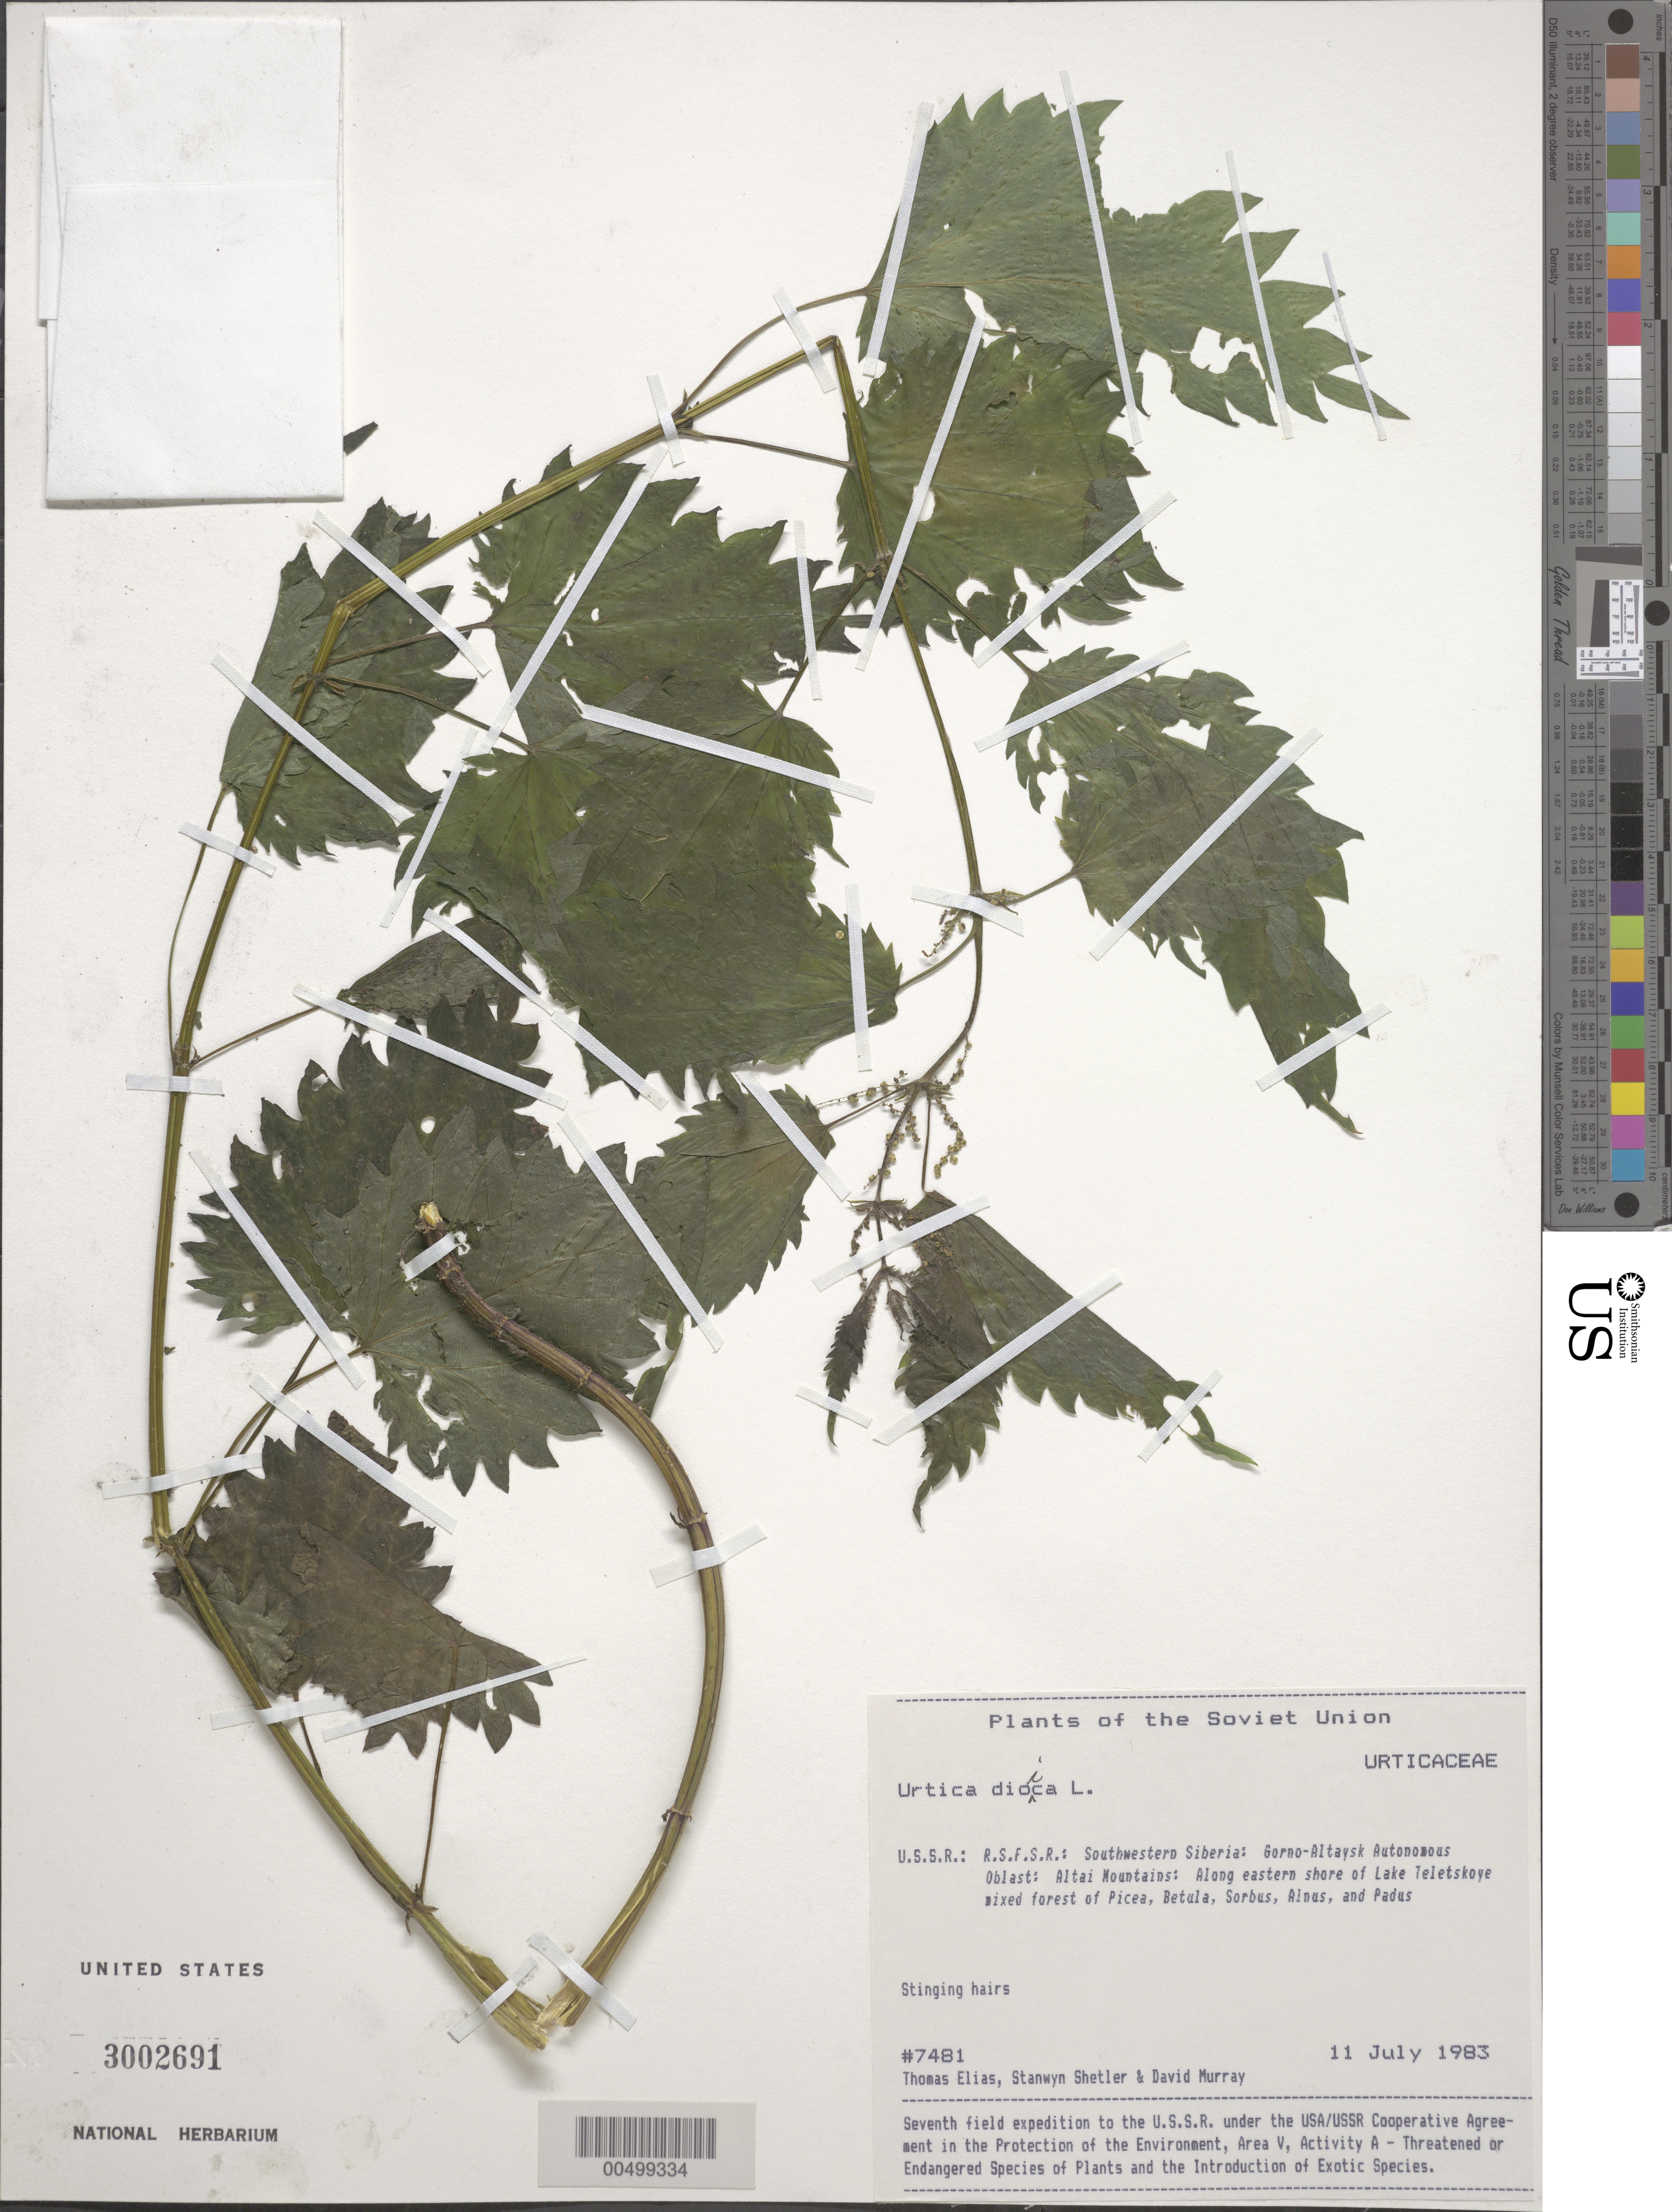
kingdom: Plantae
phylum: Tracheophyta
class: Magnoliopsida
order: Rosales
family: Urticaceae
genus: Urtica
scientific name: Urtica dioica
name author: L.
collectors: T. Elias, S. Shetler & D. F. Murray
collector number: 7481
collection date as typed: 11 Jul 1983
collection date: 1983-07-11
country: Russian Federation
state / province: Altai Republic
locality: Altai Mountains, along eastern shore of Lake Teletskoye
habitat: mixed forest of Picea, Sorbus, Betula, Alnus, and Padus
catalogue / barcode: US 3002691